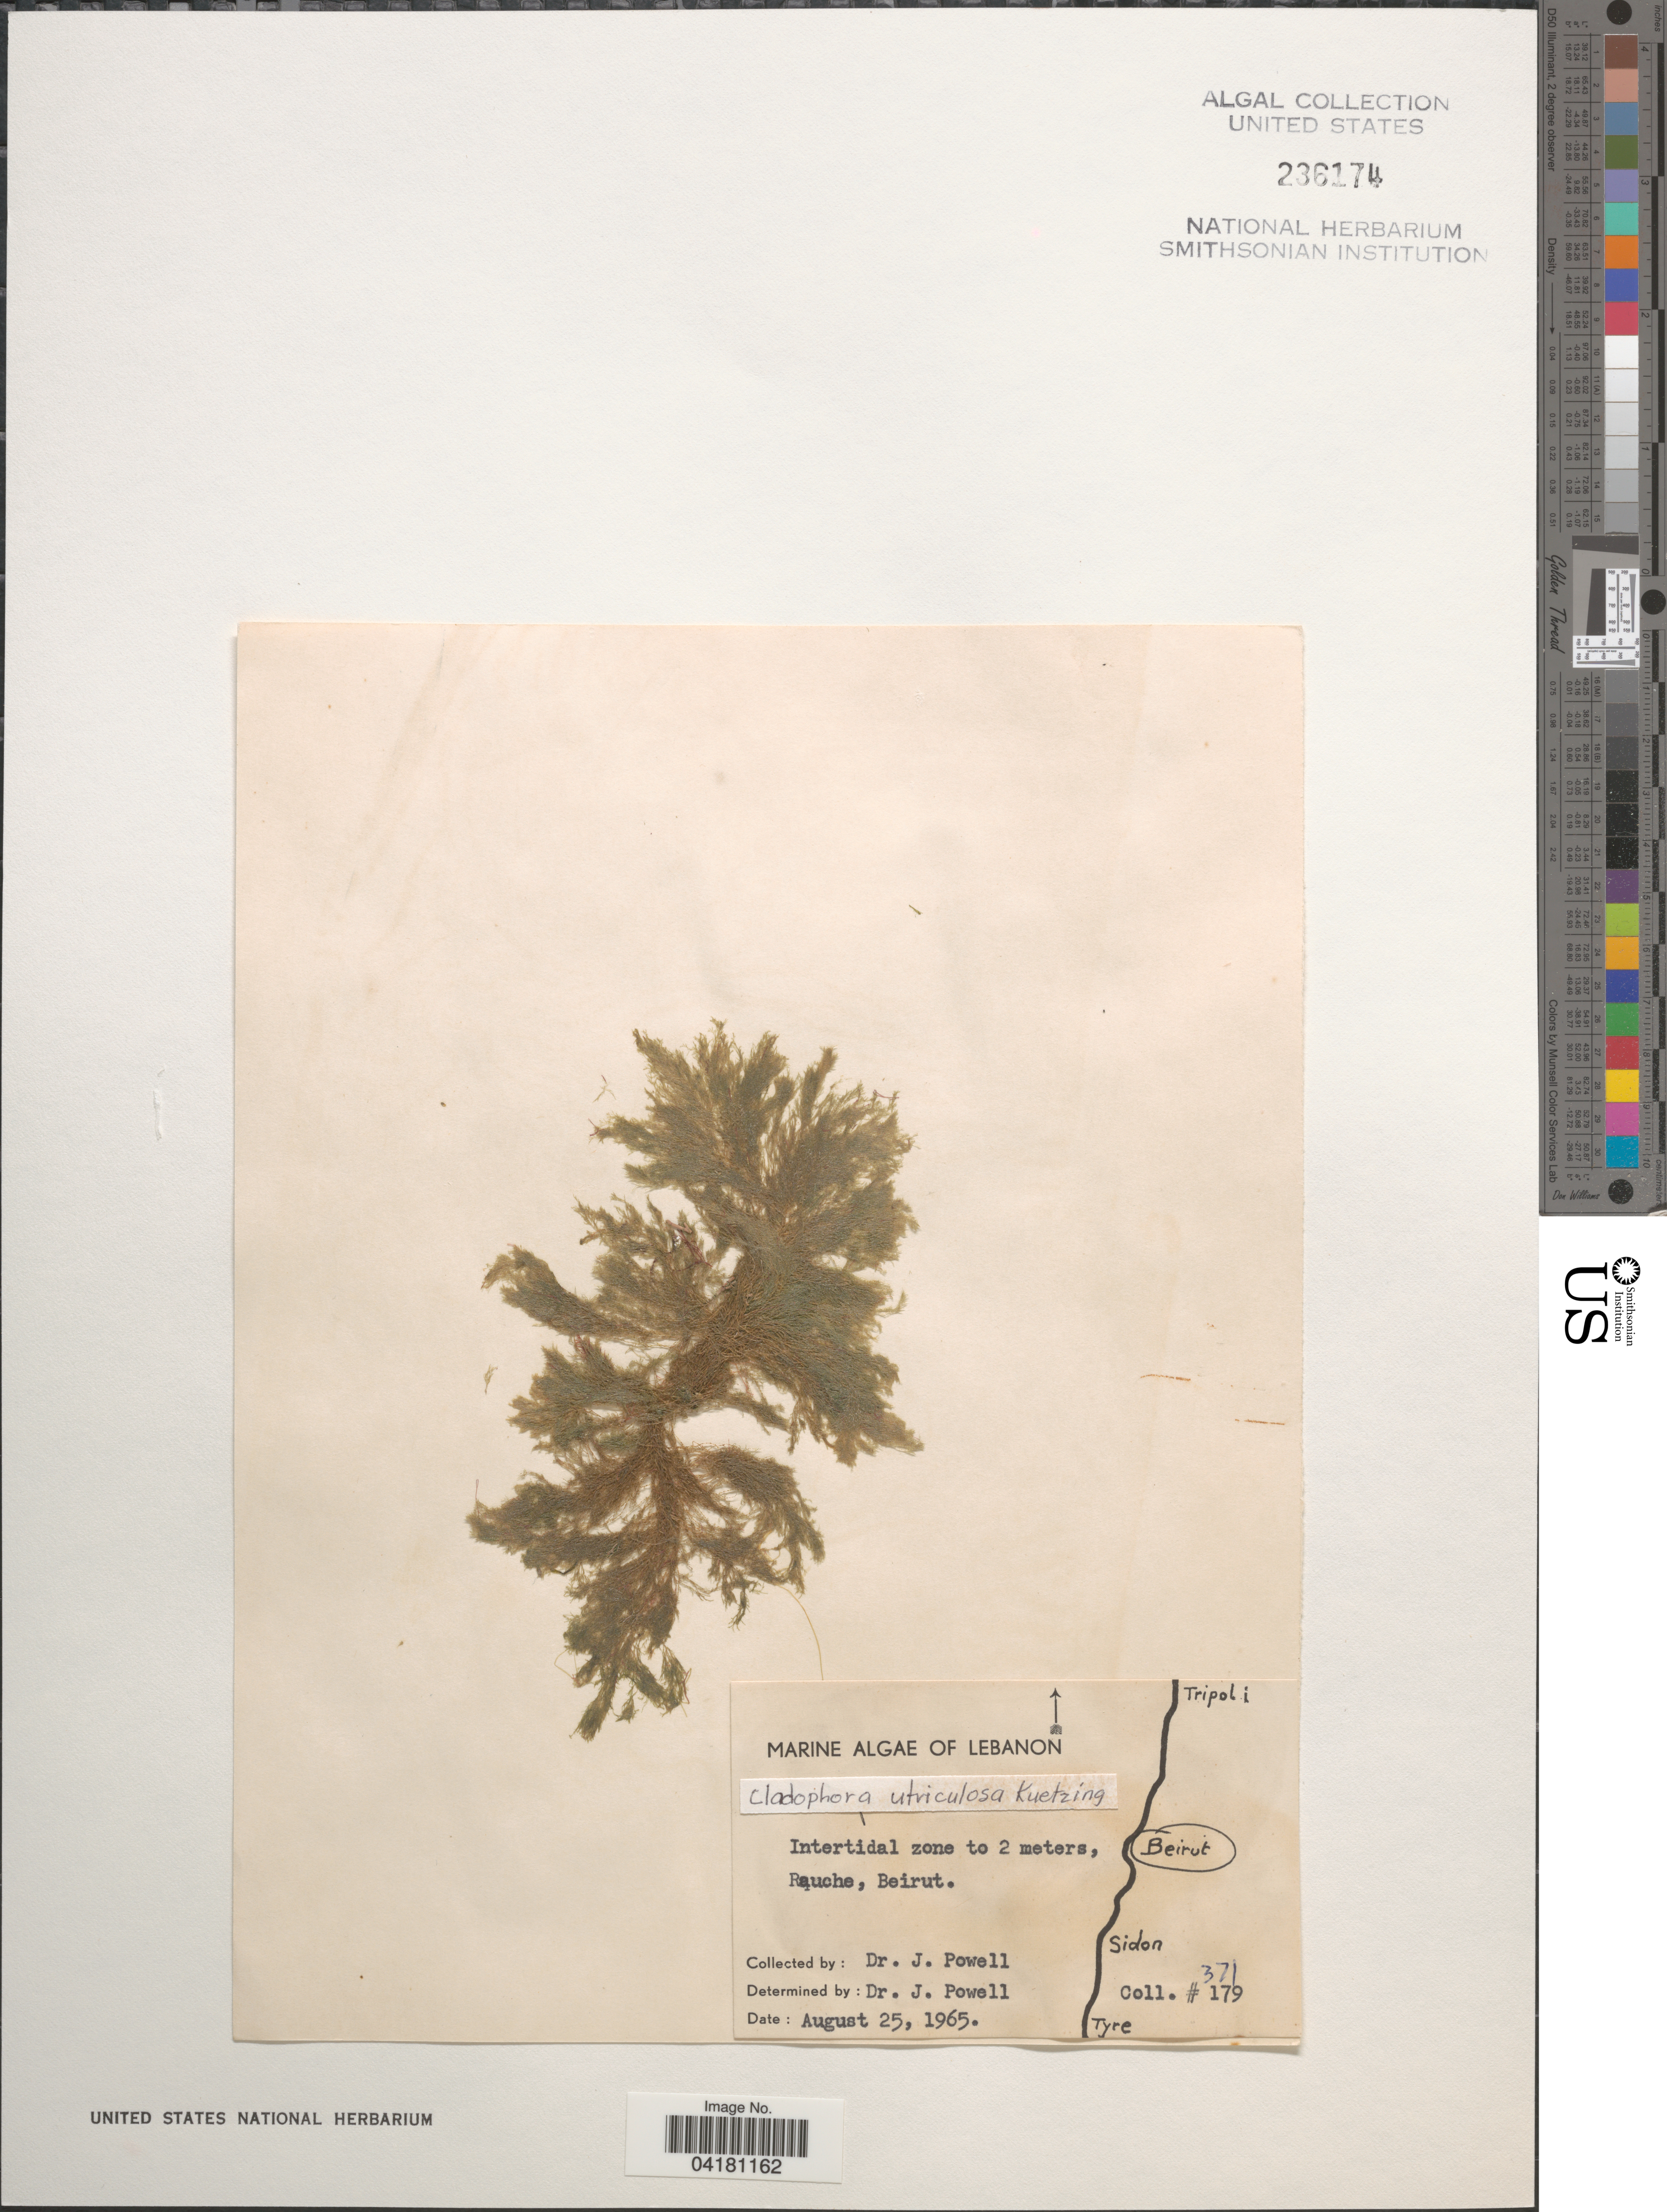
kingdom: Plantae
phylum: Chlorophyta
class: Ulvophyceae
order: Cladophorales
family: Cladophoraceae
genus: Cladophora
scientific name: Cladophora lehmanniana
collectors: J. Powell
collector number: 179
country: Lebanon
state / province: Beyrouth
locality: Intertidal zone to 2 meters, Rauche, Beirut.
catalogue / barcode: US 236174